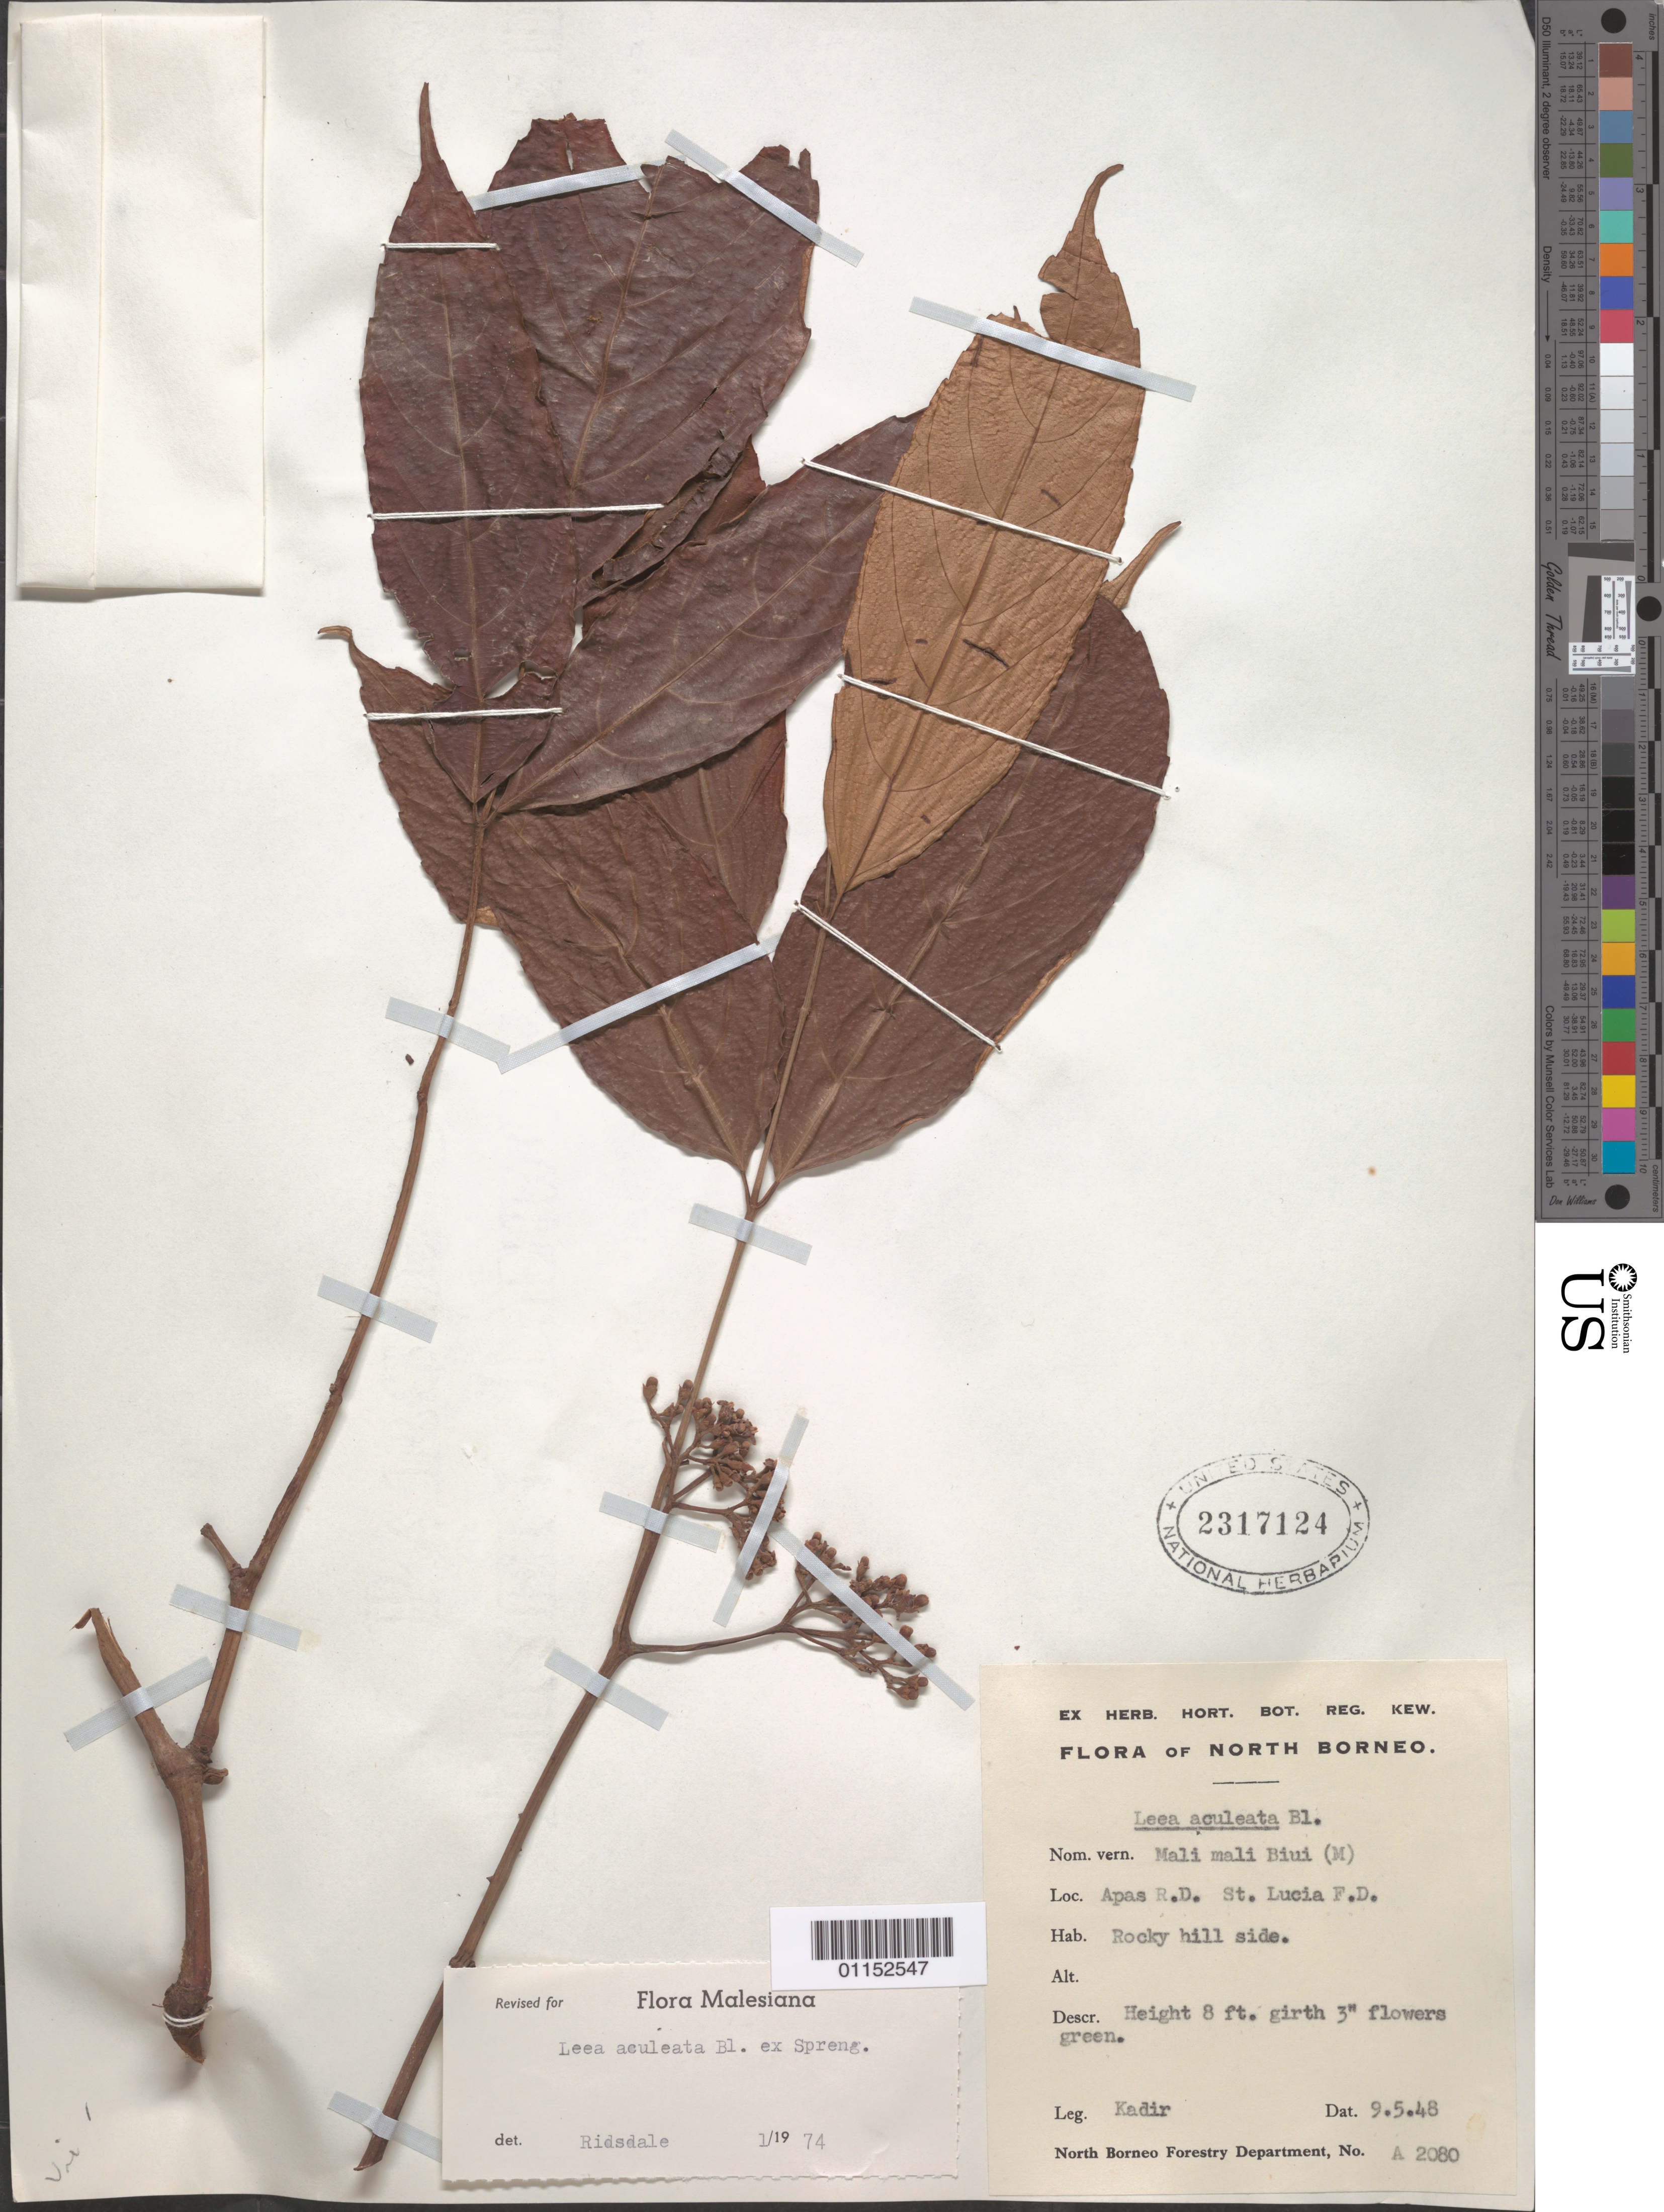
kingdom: Plantae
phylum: Tracheophyta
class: Magnoliopsida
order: Vitales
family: Vitaceae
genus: Leea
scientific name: Leea aculeata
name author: Blume ex Spreng.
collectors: -. Kadir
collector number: A 2080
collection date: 1948-05-09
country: Indonesia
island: Borneo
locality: Apas R.D. St Lucia F.D.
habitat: Rocky hill side.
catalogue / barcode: US 2317124